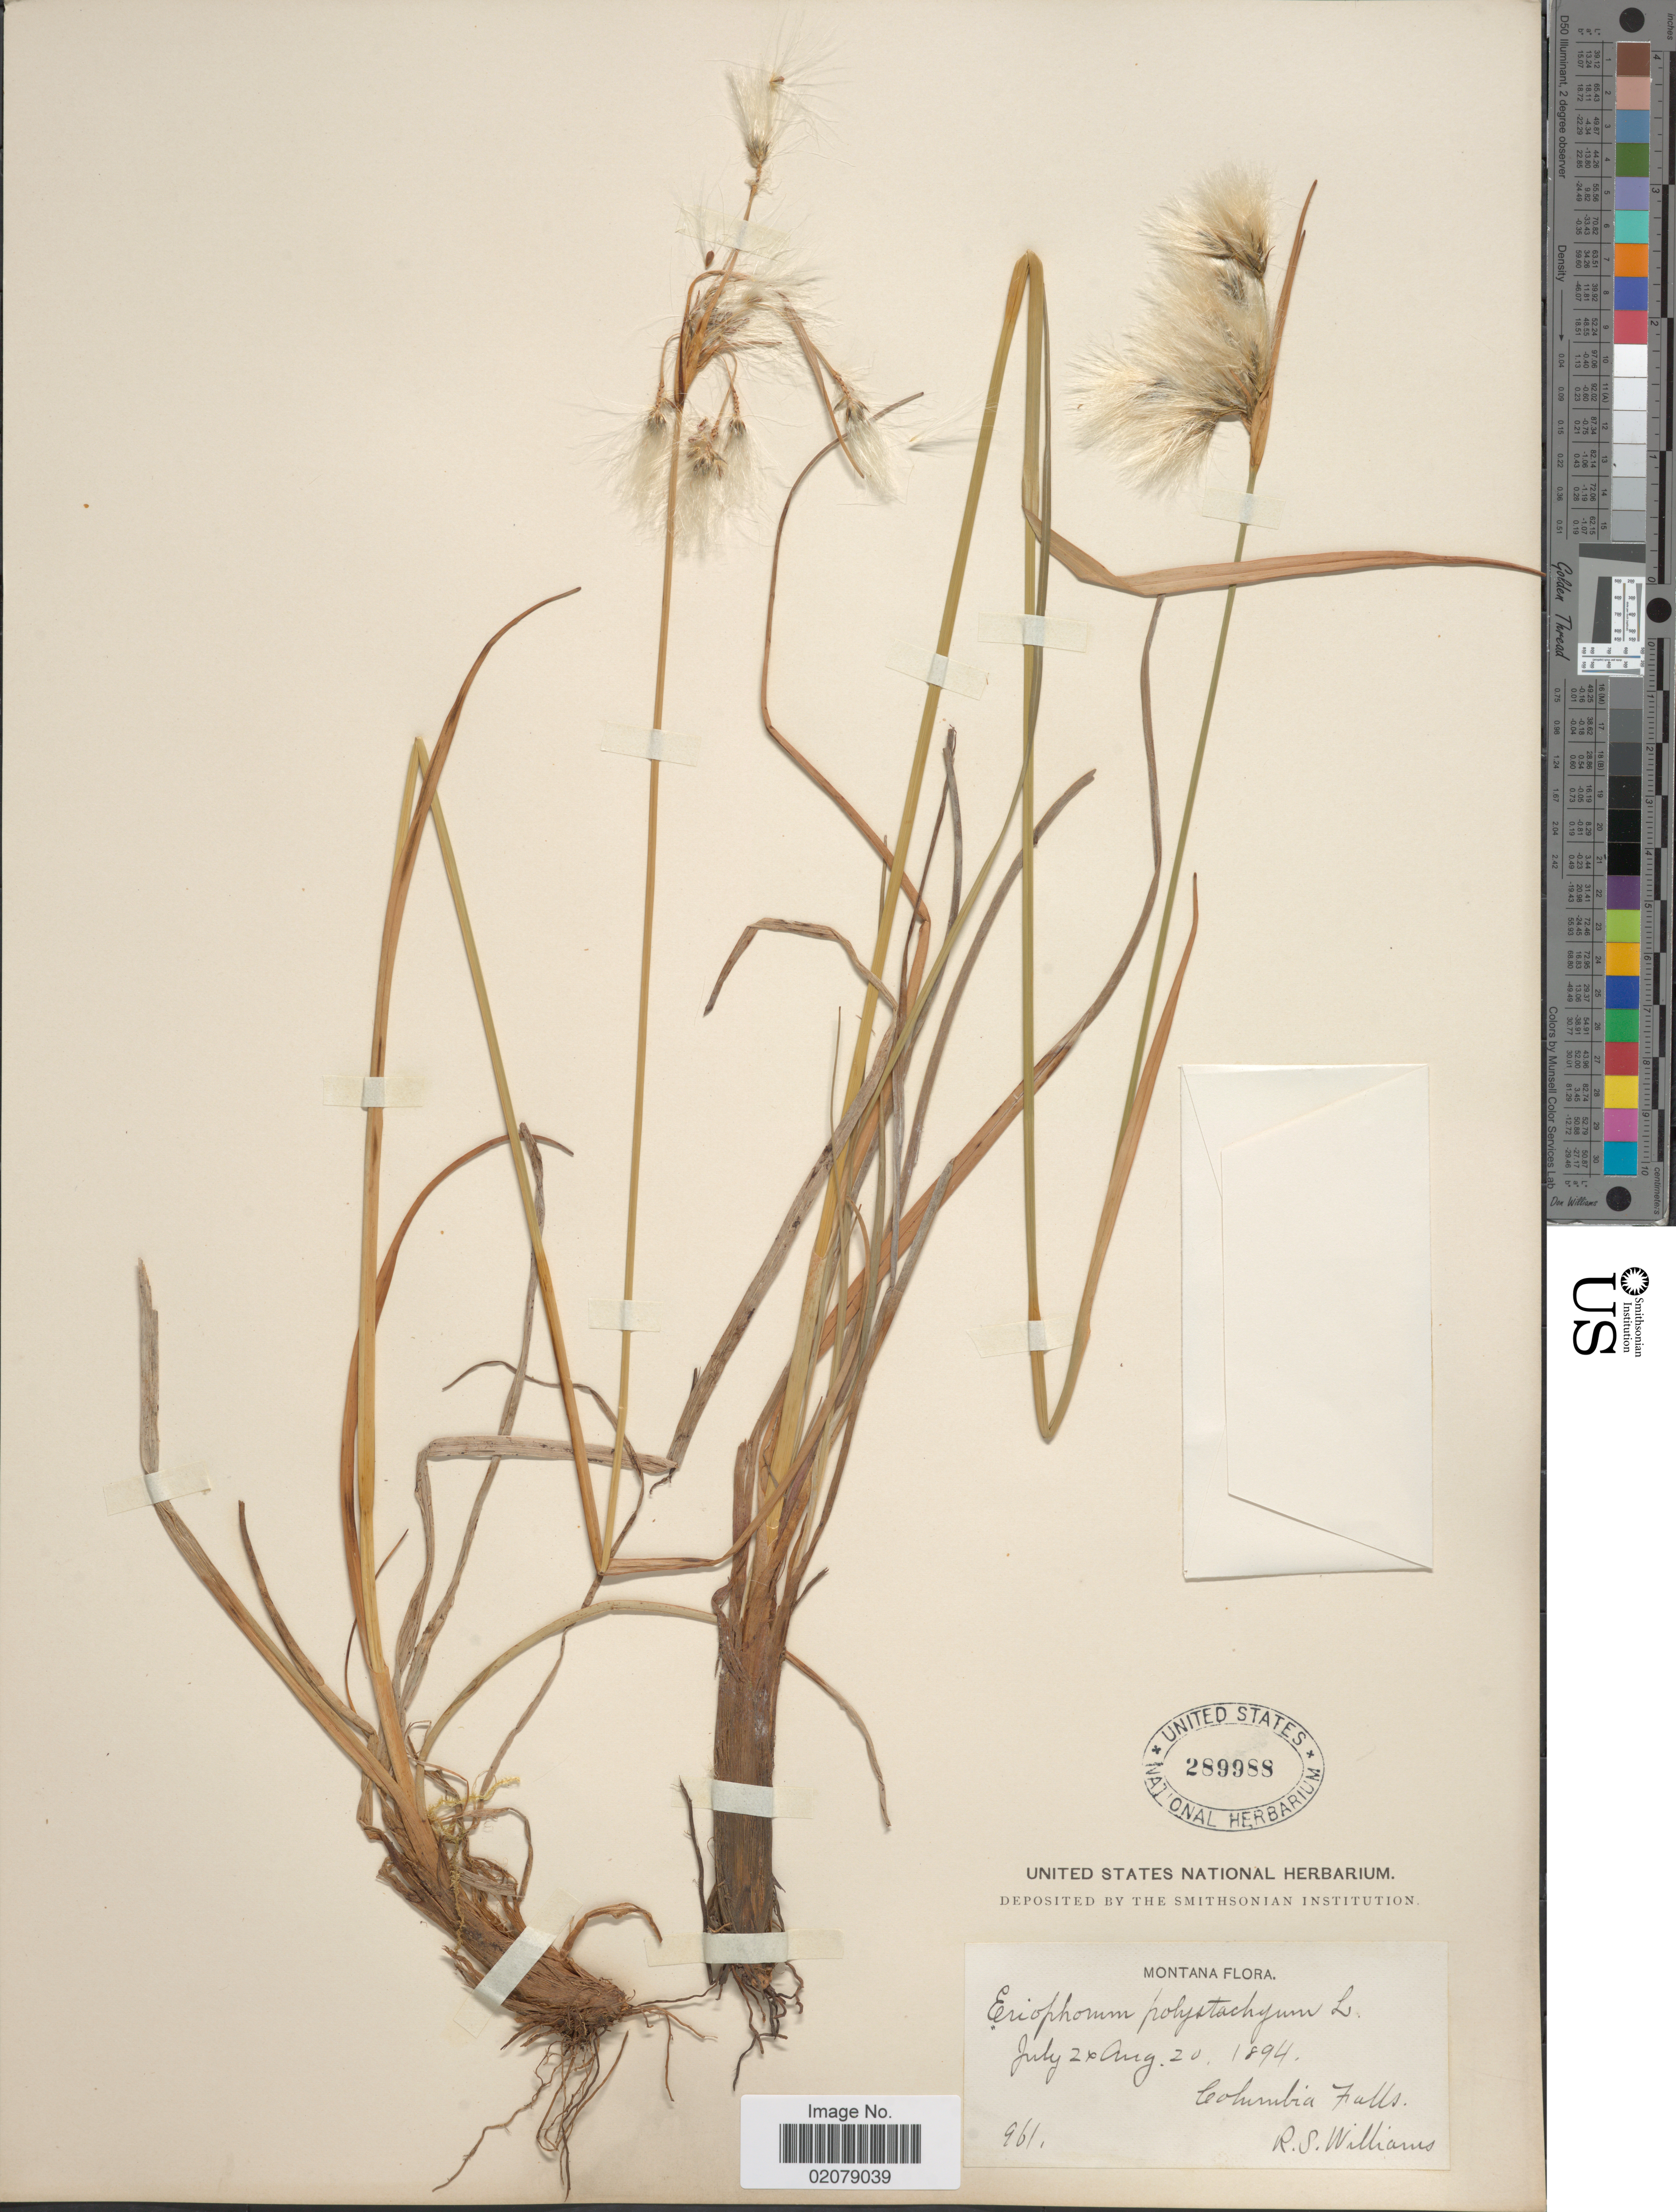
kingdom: Plantae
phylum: Tracheophyta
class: Liliopsida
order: Poales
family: Cyperaceae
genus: Eriophorum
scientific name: Eriophorum viridicarinatum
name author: (Englem.) Fernald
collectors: R. S. Williams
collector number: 961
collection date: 1894-07-02/1894-08-20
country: United States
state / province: Montana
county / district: Flathead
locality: Columbia Falls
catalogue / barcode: US 289988